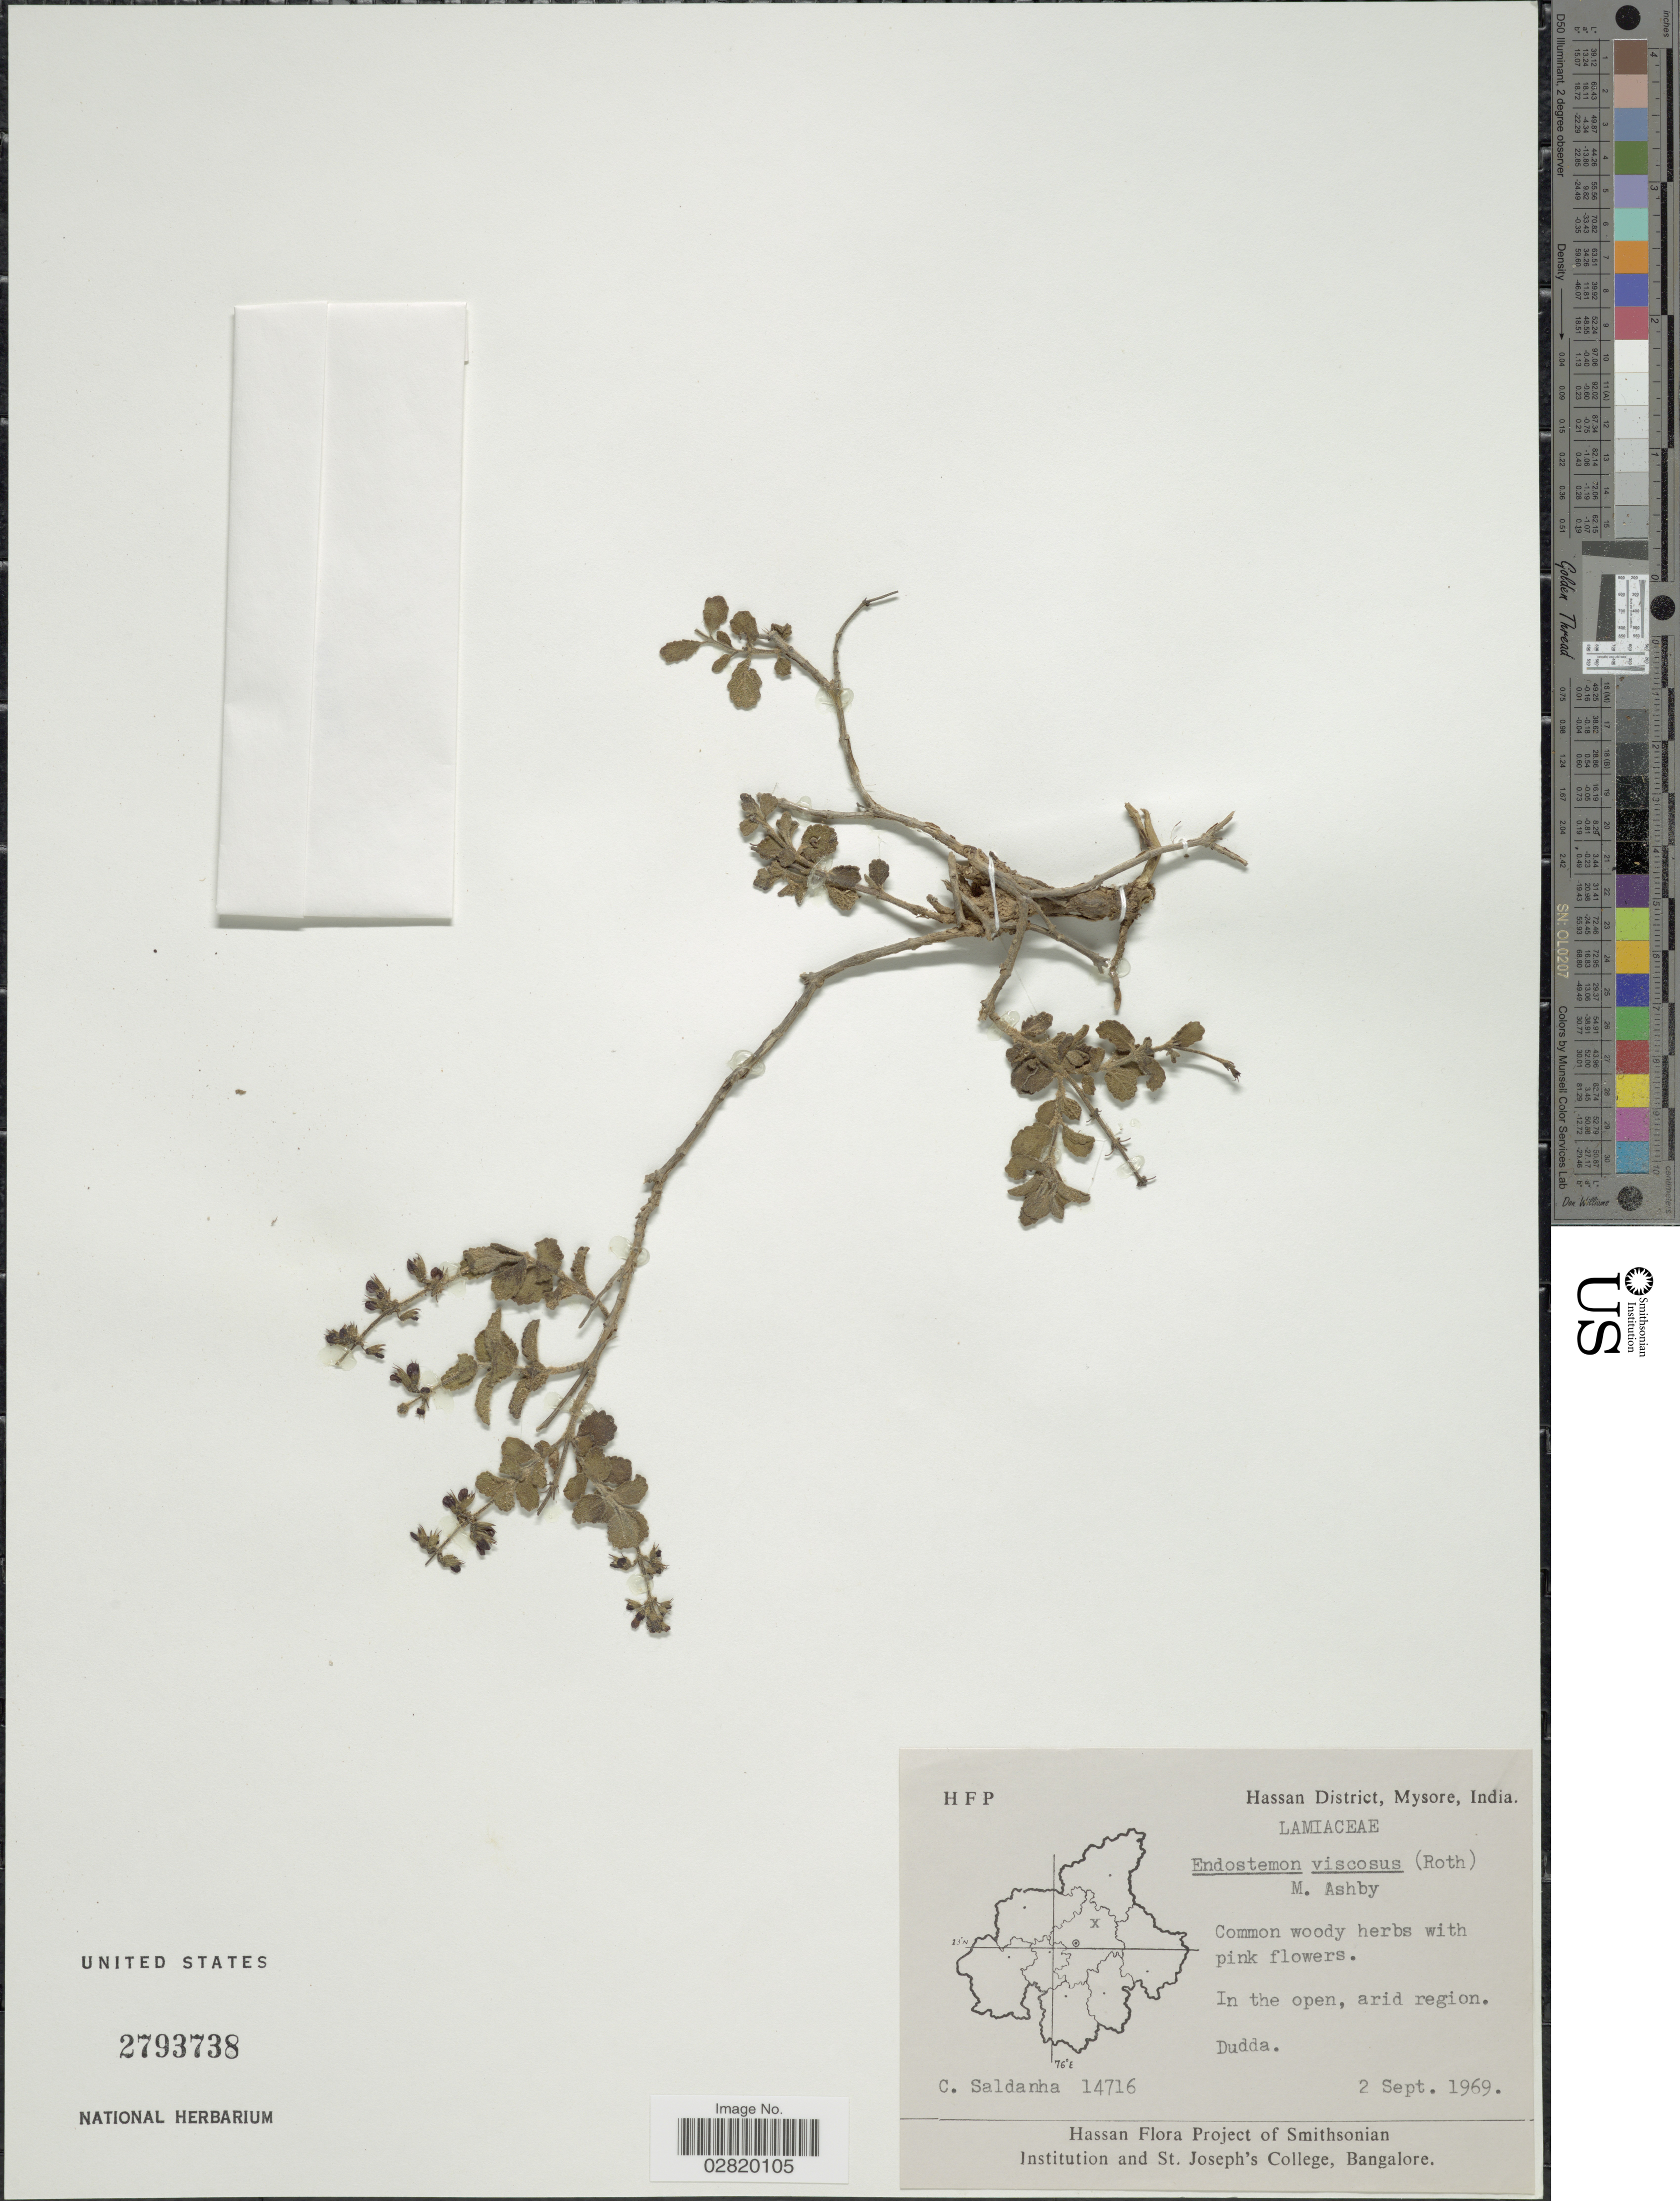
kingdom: Plantae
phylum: Tracheophyta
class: Magnoliopsida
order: Lamiales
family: Lamiaceae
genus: Endostemon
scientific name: Endostemon viscosus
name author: (Roth) M.R. Ashby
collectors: C. Saldanha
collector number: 14716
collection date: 1969-09-02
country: India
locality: Hassan District, Mysore, Dudda.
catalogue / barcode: US 2793738